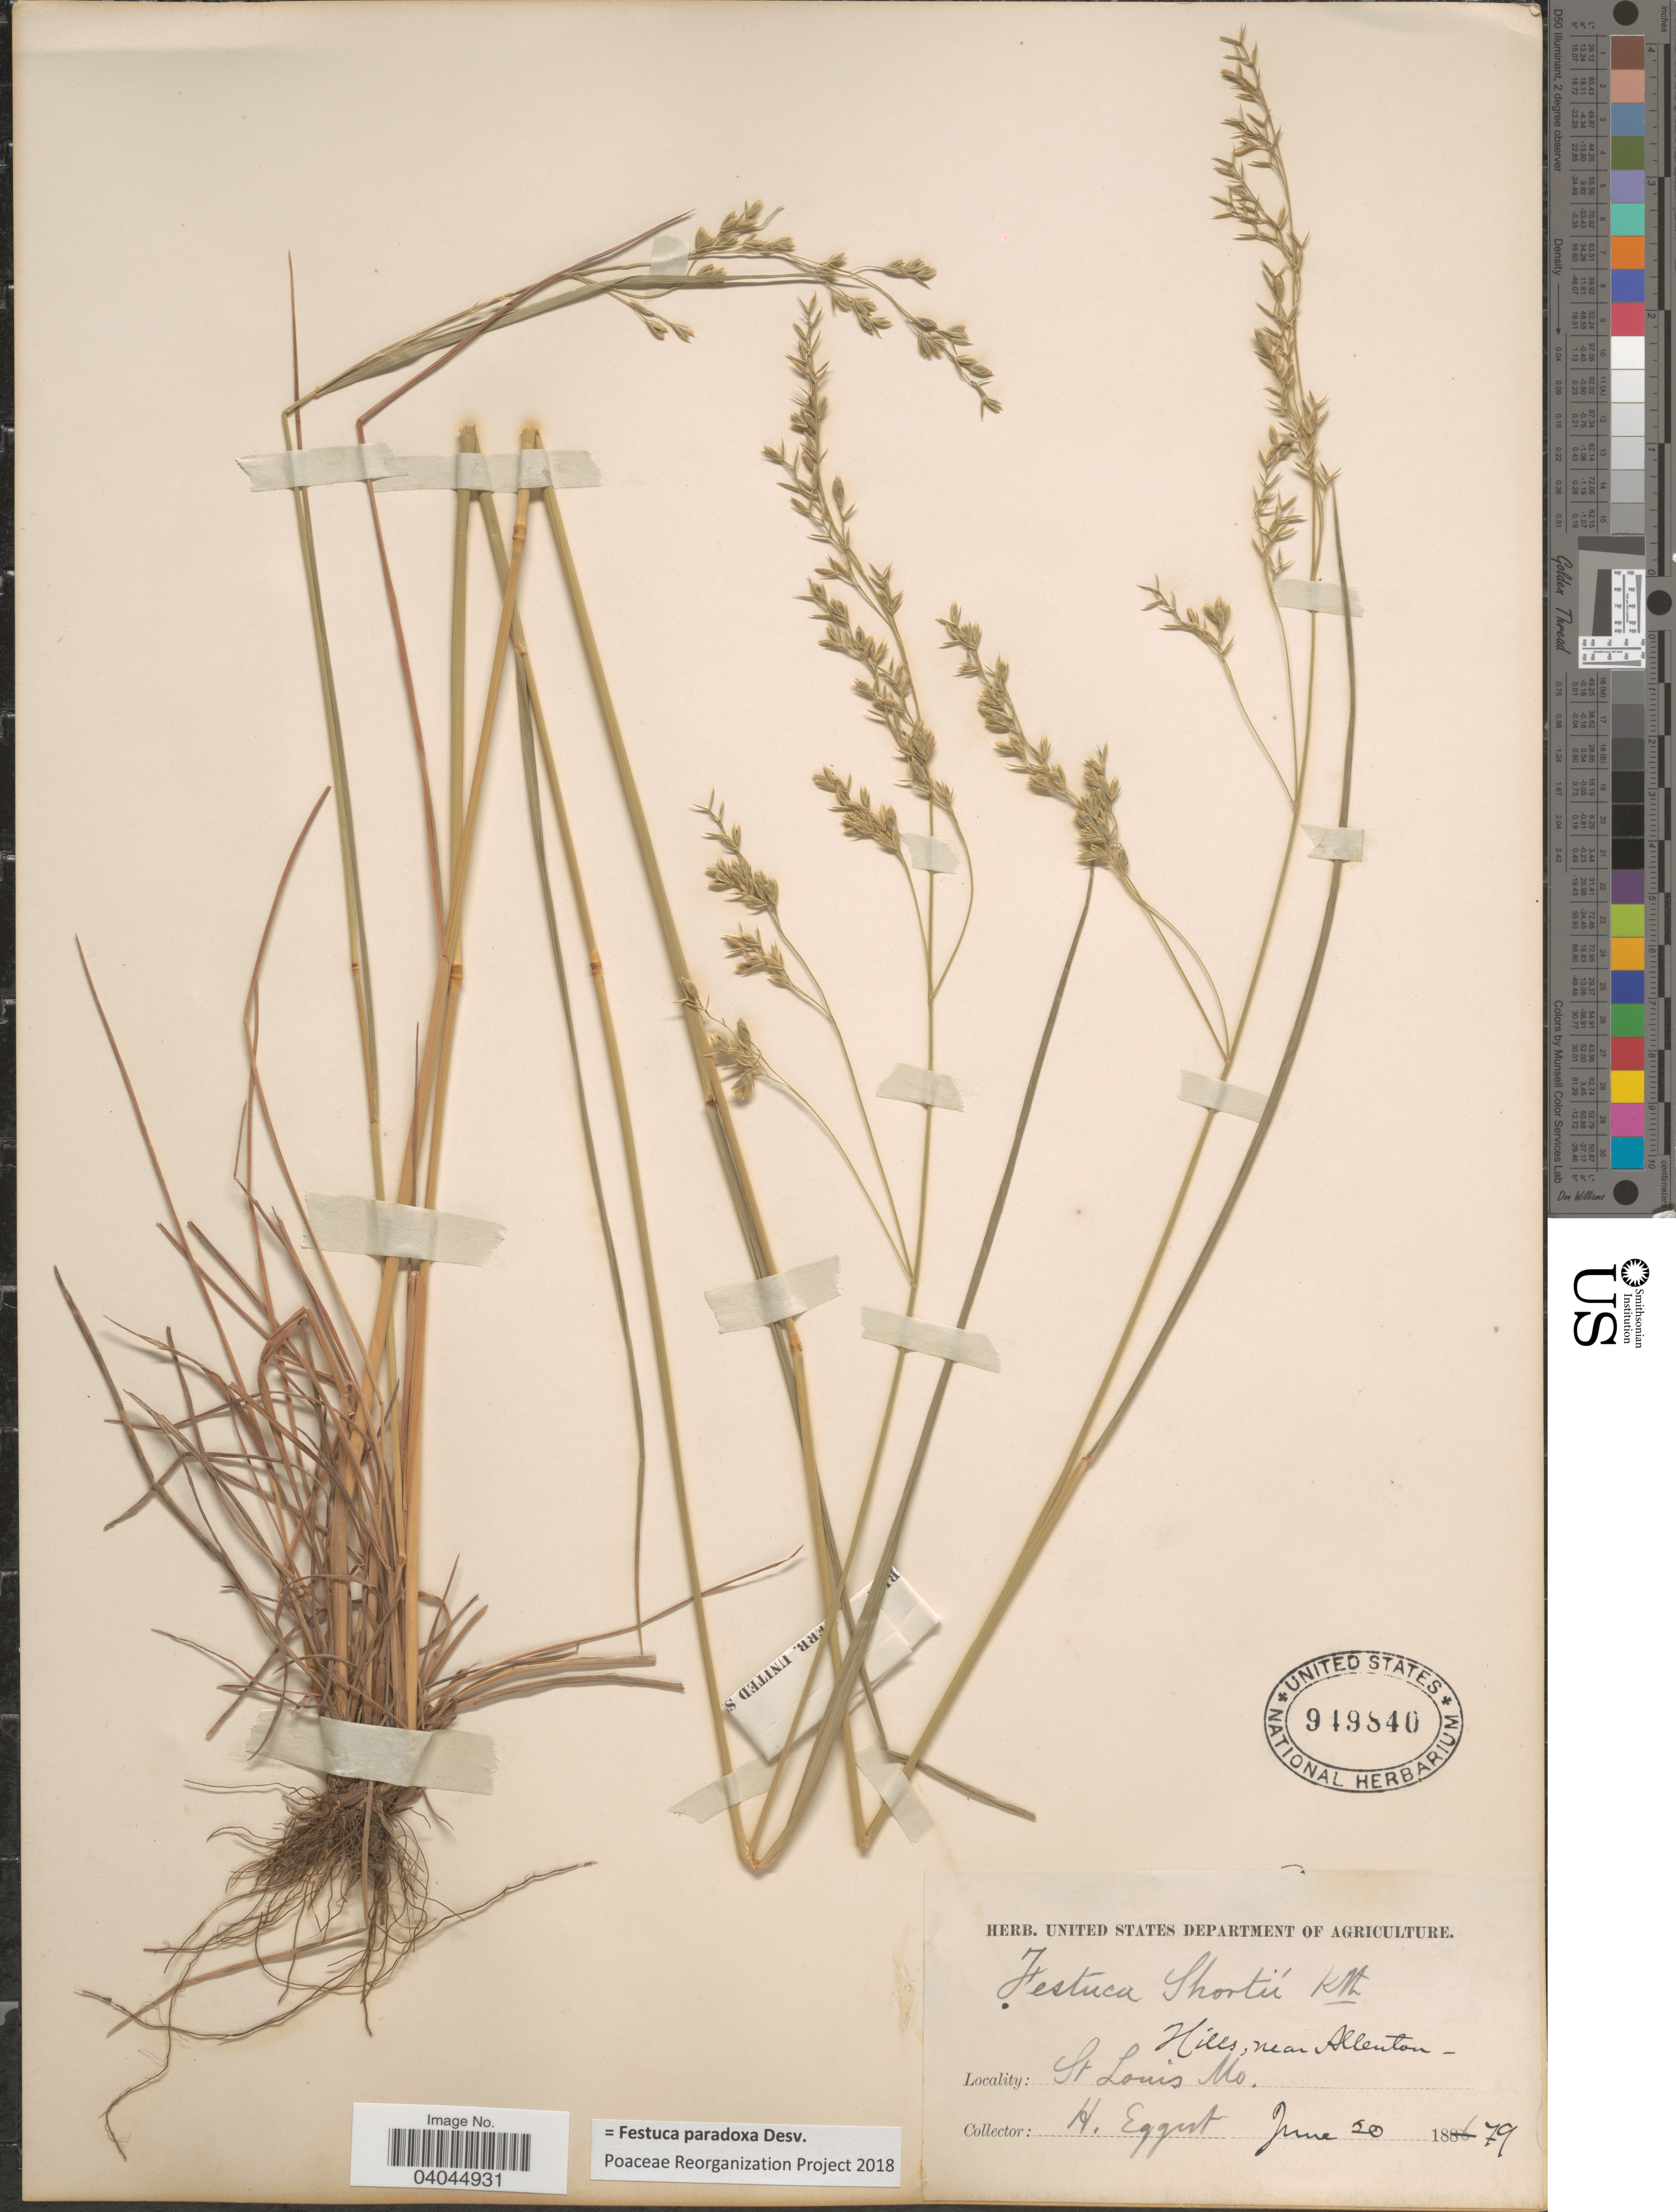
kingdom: Plantae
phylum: Tracheophyta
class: Liliopsida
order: Poales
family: Poaceae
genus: Festuca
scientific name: Festuca paradoxa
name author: Desv.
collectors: H. Eggert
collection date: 1879-06-20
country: United States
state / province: Missouri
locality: Hills, near Allenton. St. Louis.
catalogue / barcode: US 949840